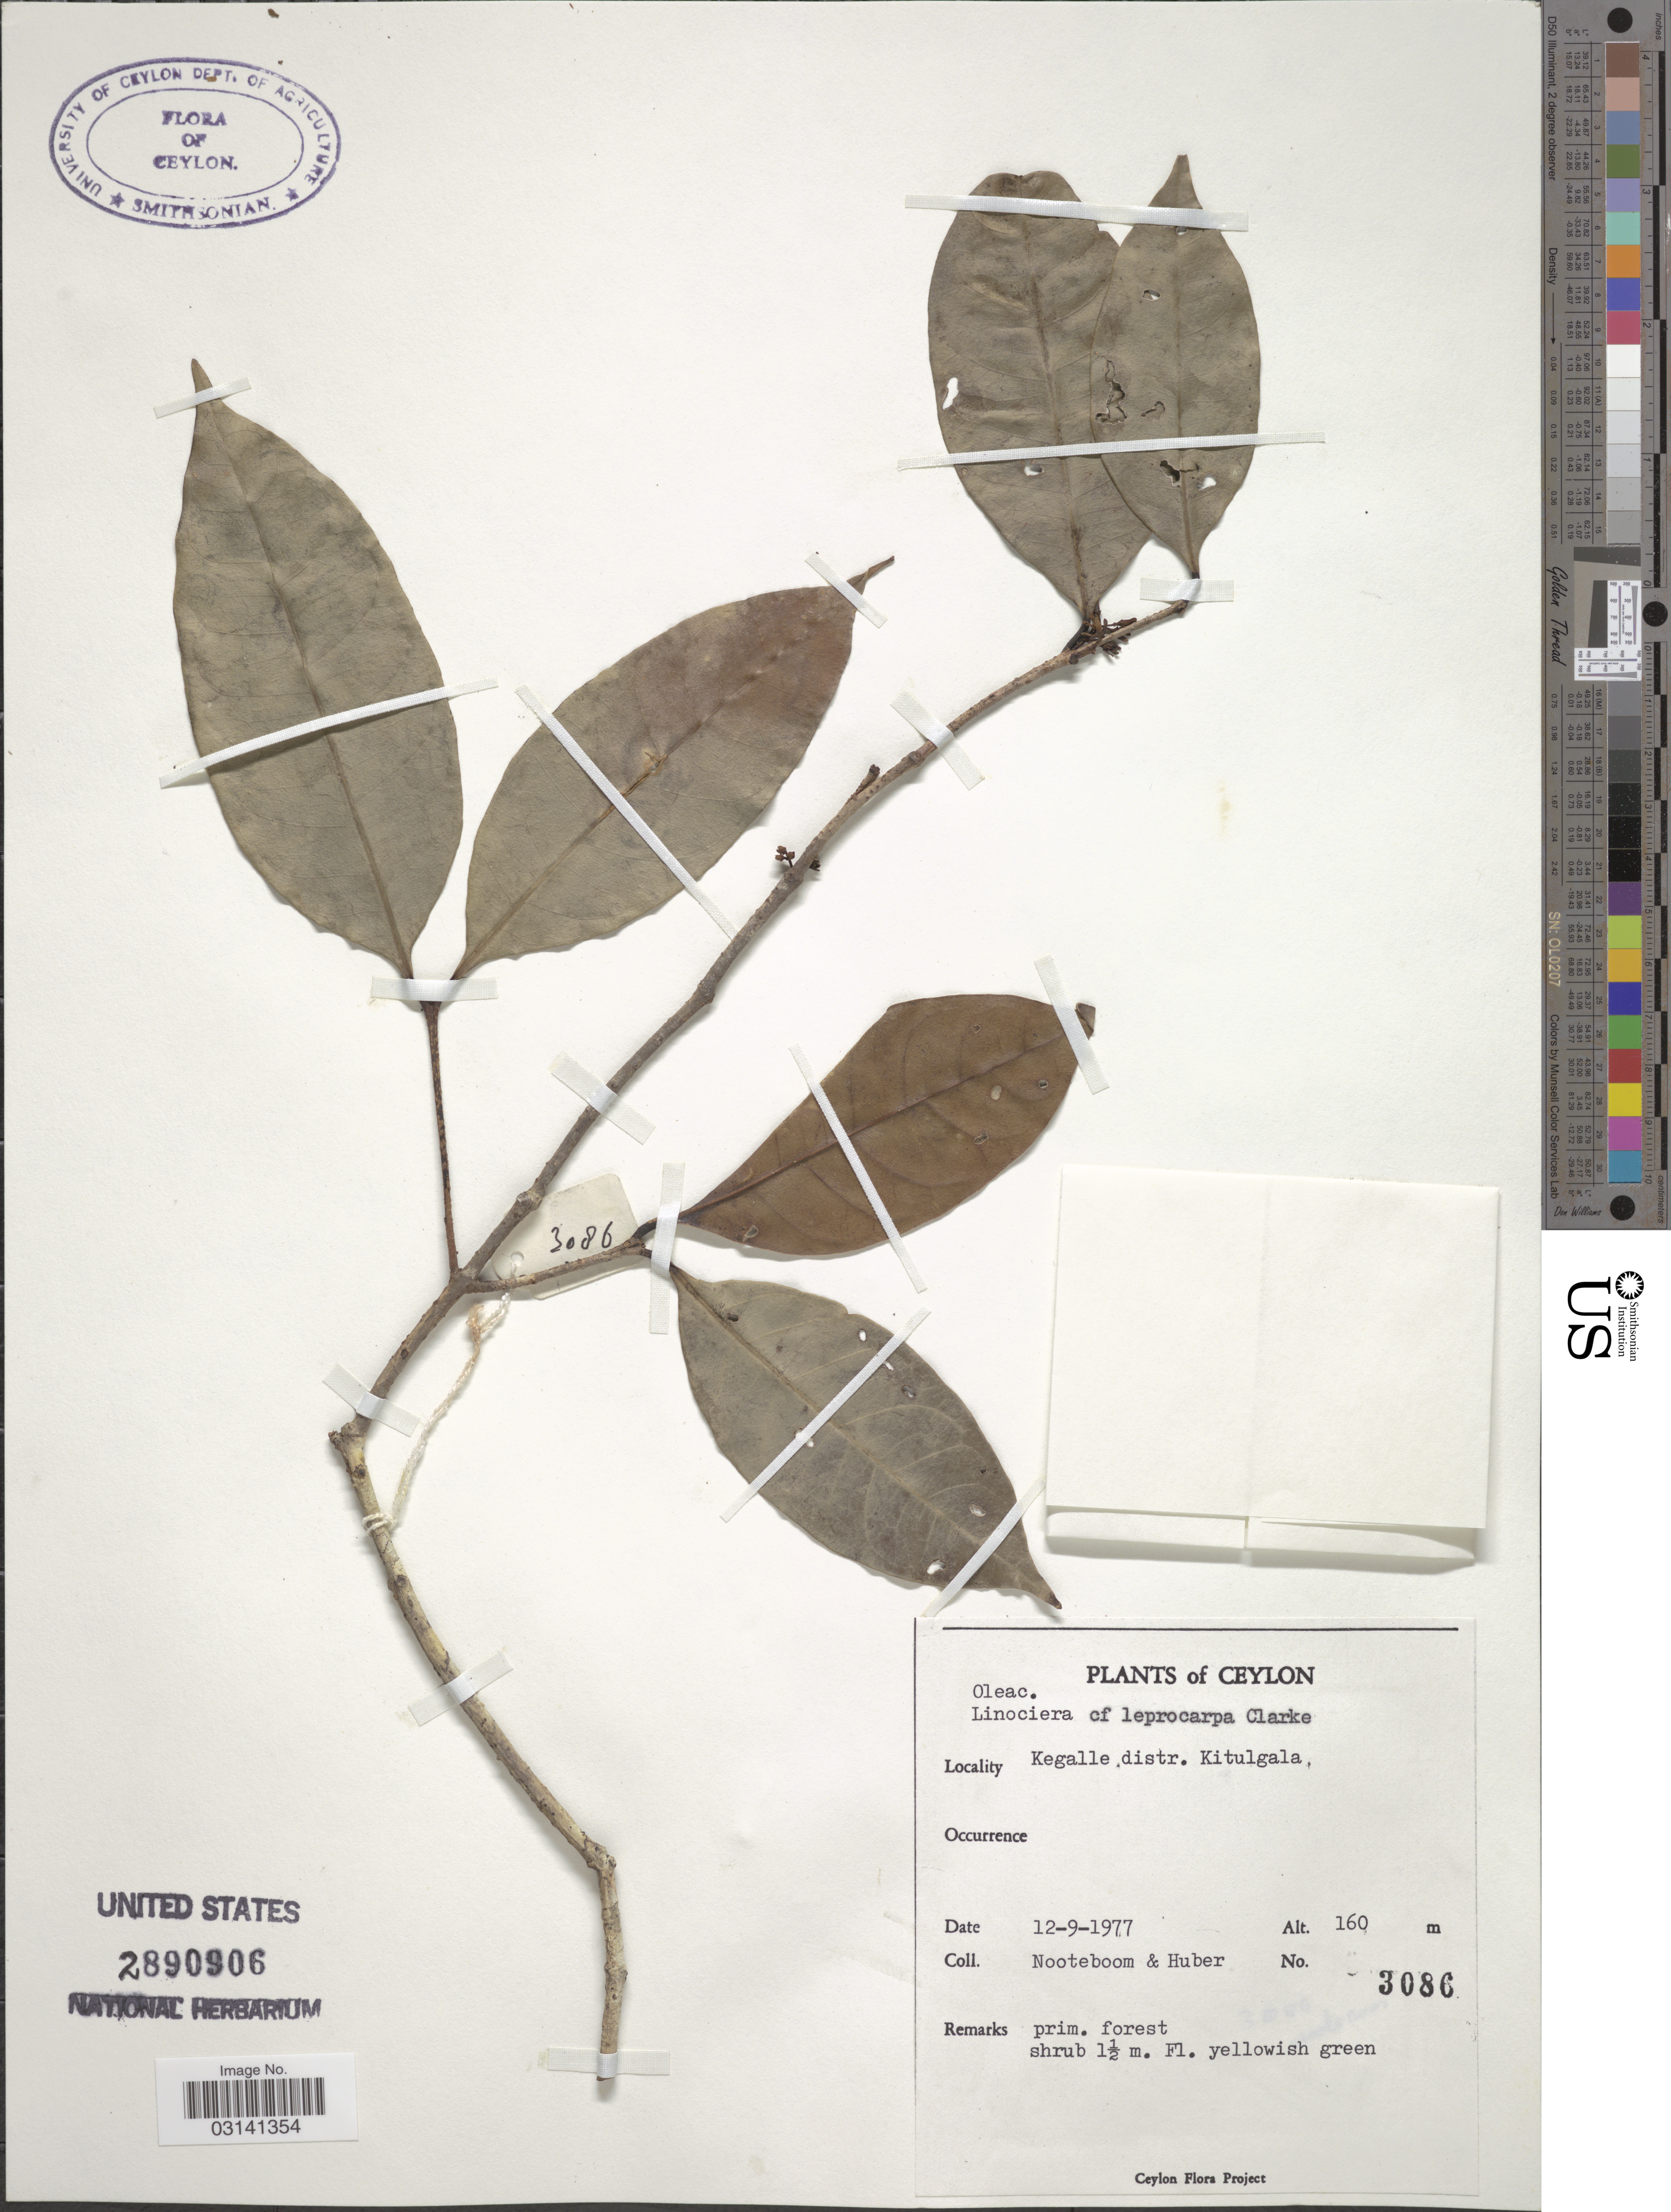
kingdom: Plantae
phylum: Tracheophyta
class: Magnoliopsida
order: Lamiales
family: Oleaceae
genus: Chionanthus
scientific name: Chionanthus albidiflorus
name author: Thwaites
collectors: Nooteboom, -- & Huber, --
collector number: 3086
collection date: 1977-09-12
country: Sri Lanka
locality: Ceylon, Kegalle distr., Kitulgala.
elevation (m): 160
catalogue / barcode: US 2890906